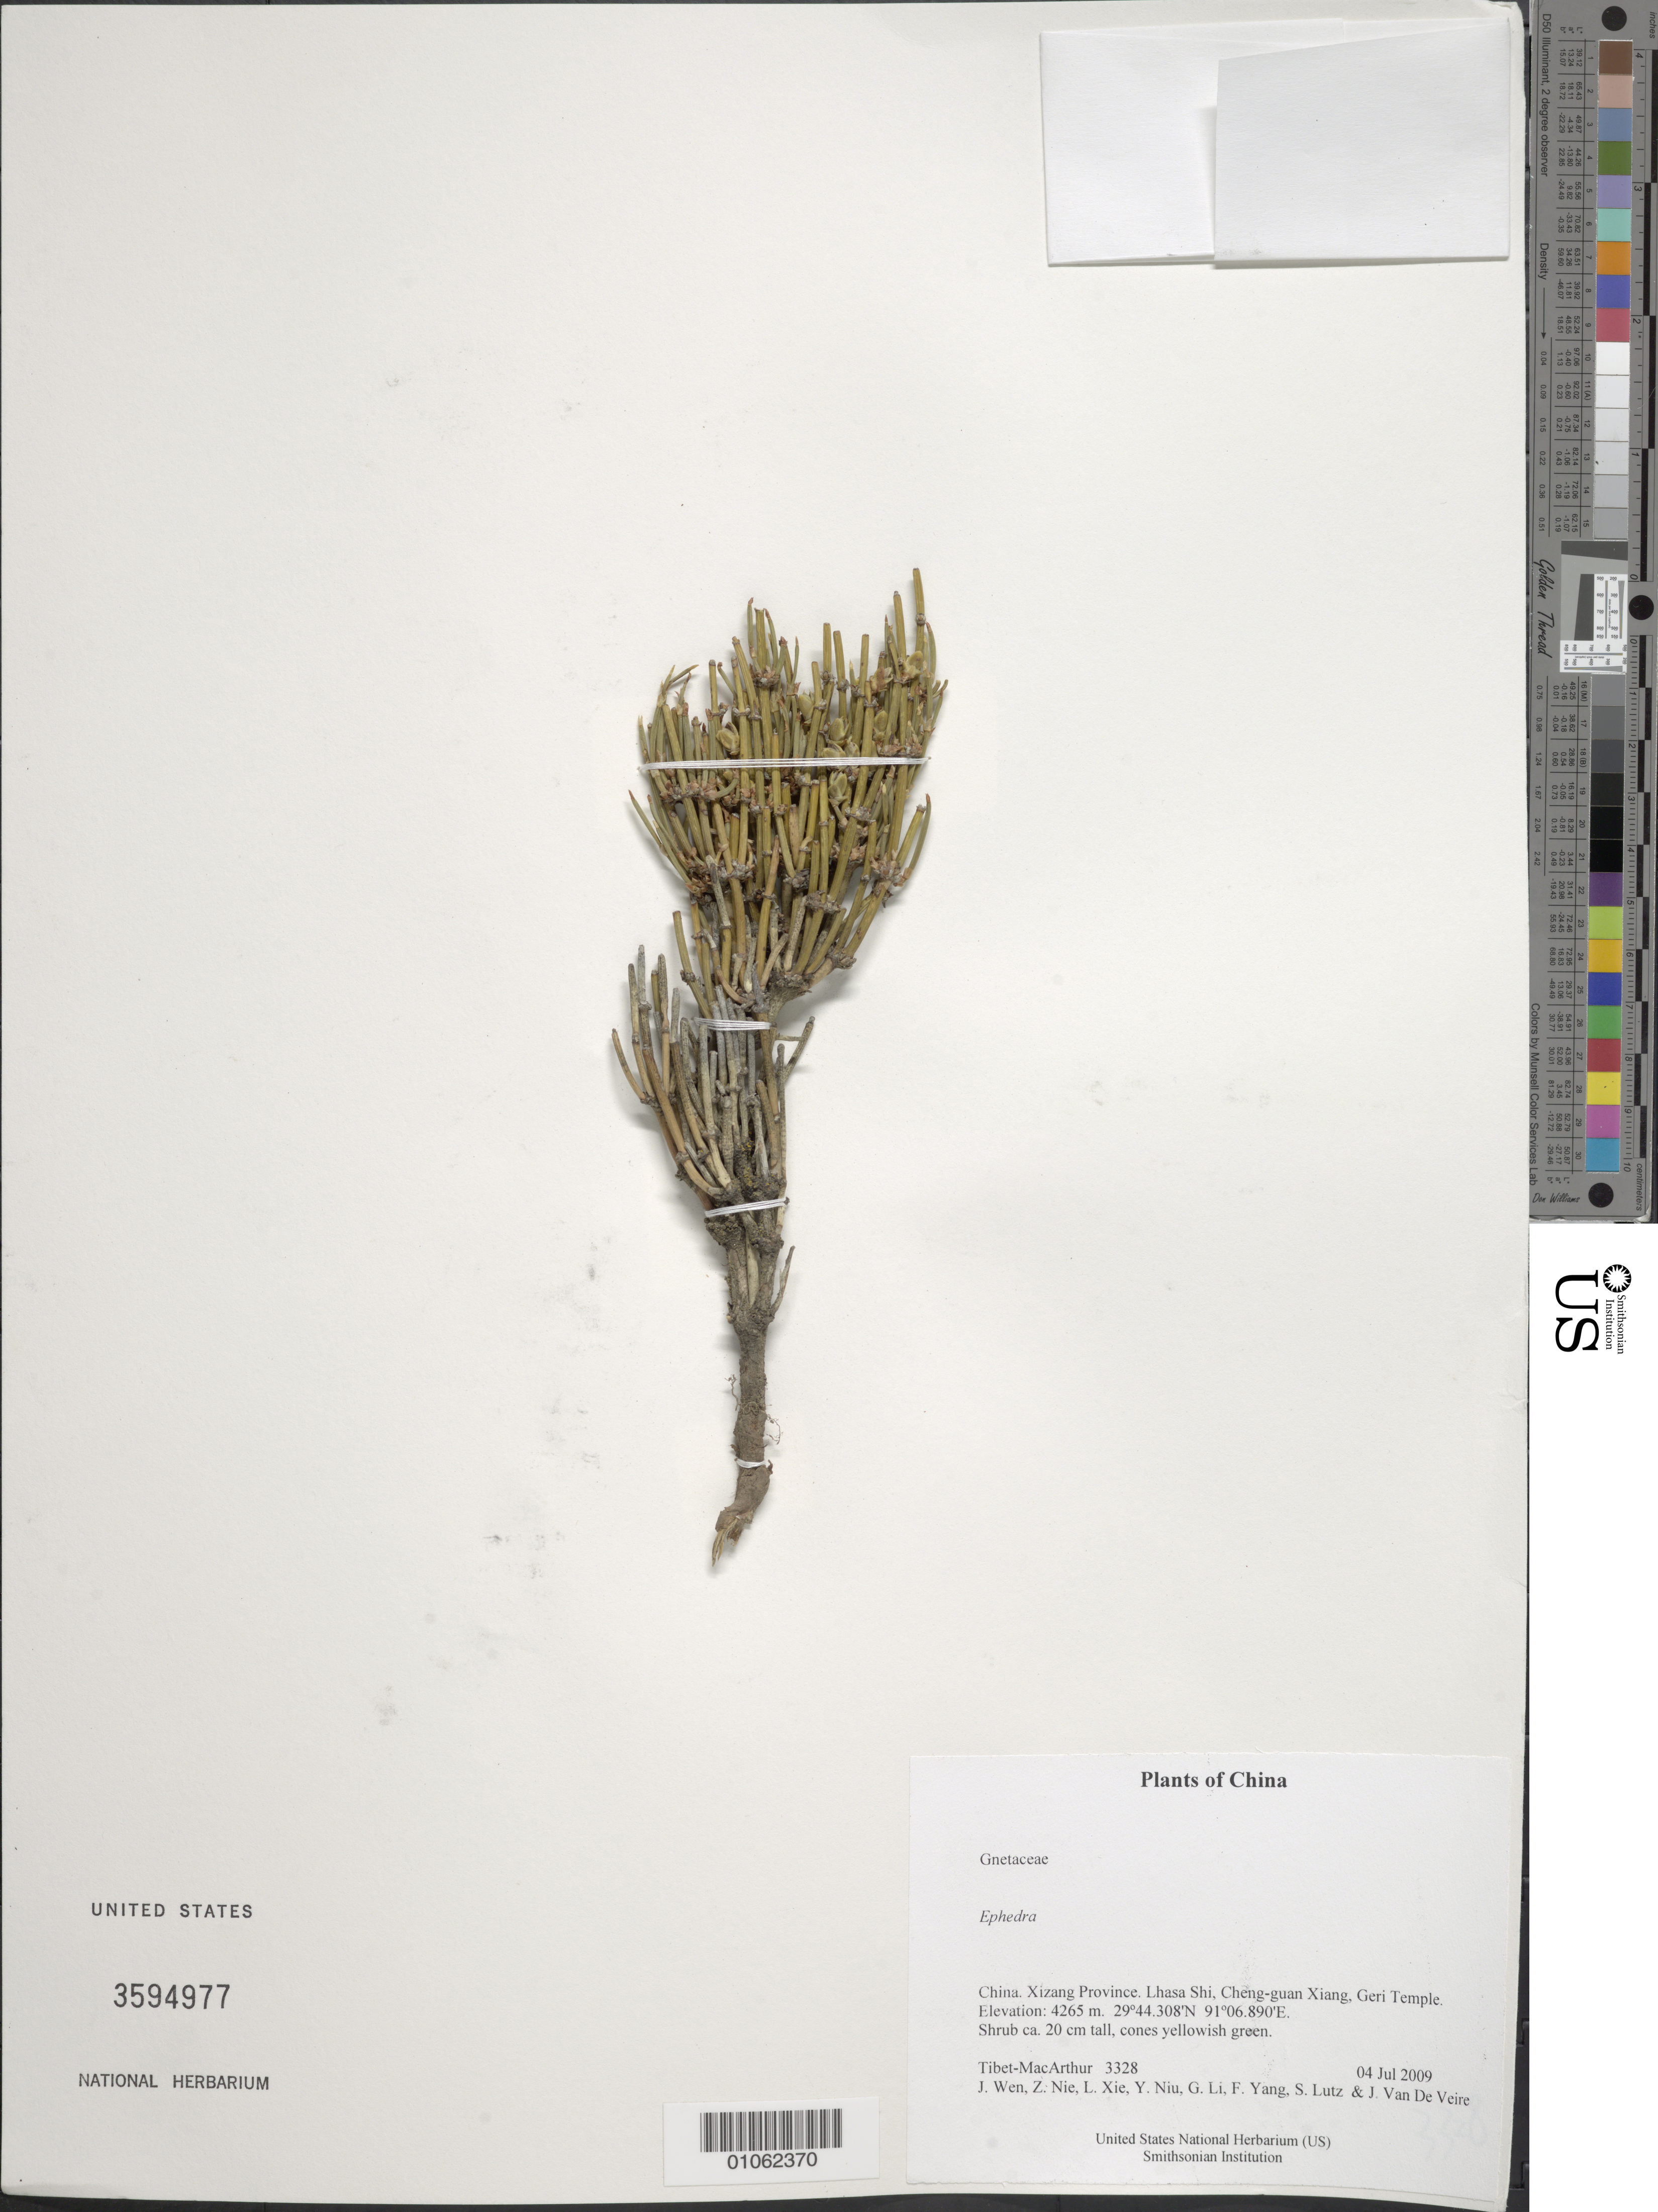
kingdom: Plantae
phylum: Tracheophyta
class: Gnetopsida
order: Ephedrales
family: Ephedraceae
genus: Ephedra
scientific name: Ephedra sp.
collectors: Tibet-MacArthur, J. Wen, Z. Nie, L. Xie, Y. Niu, G. Li, F. Yang, S. Lutz & J. Van De Veire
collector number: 3328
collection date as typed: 04 Jul 2009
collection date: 2009-07-04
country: China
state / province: Xizang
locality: Lhasa Shi, Cheng-guan Xiang, Geri Temple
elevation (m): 4265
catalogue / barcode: US 3594977